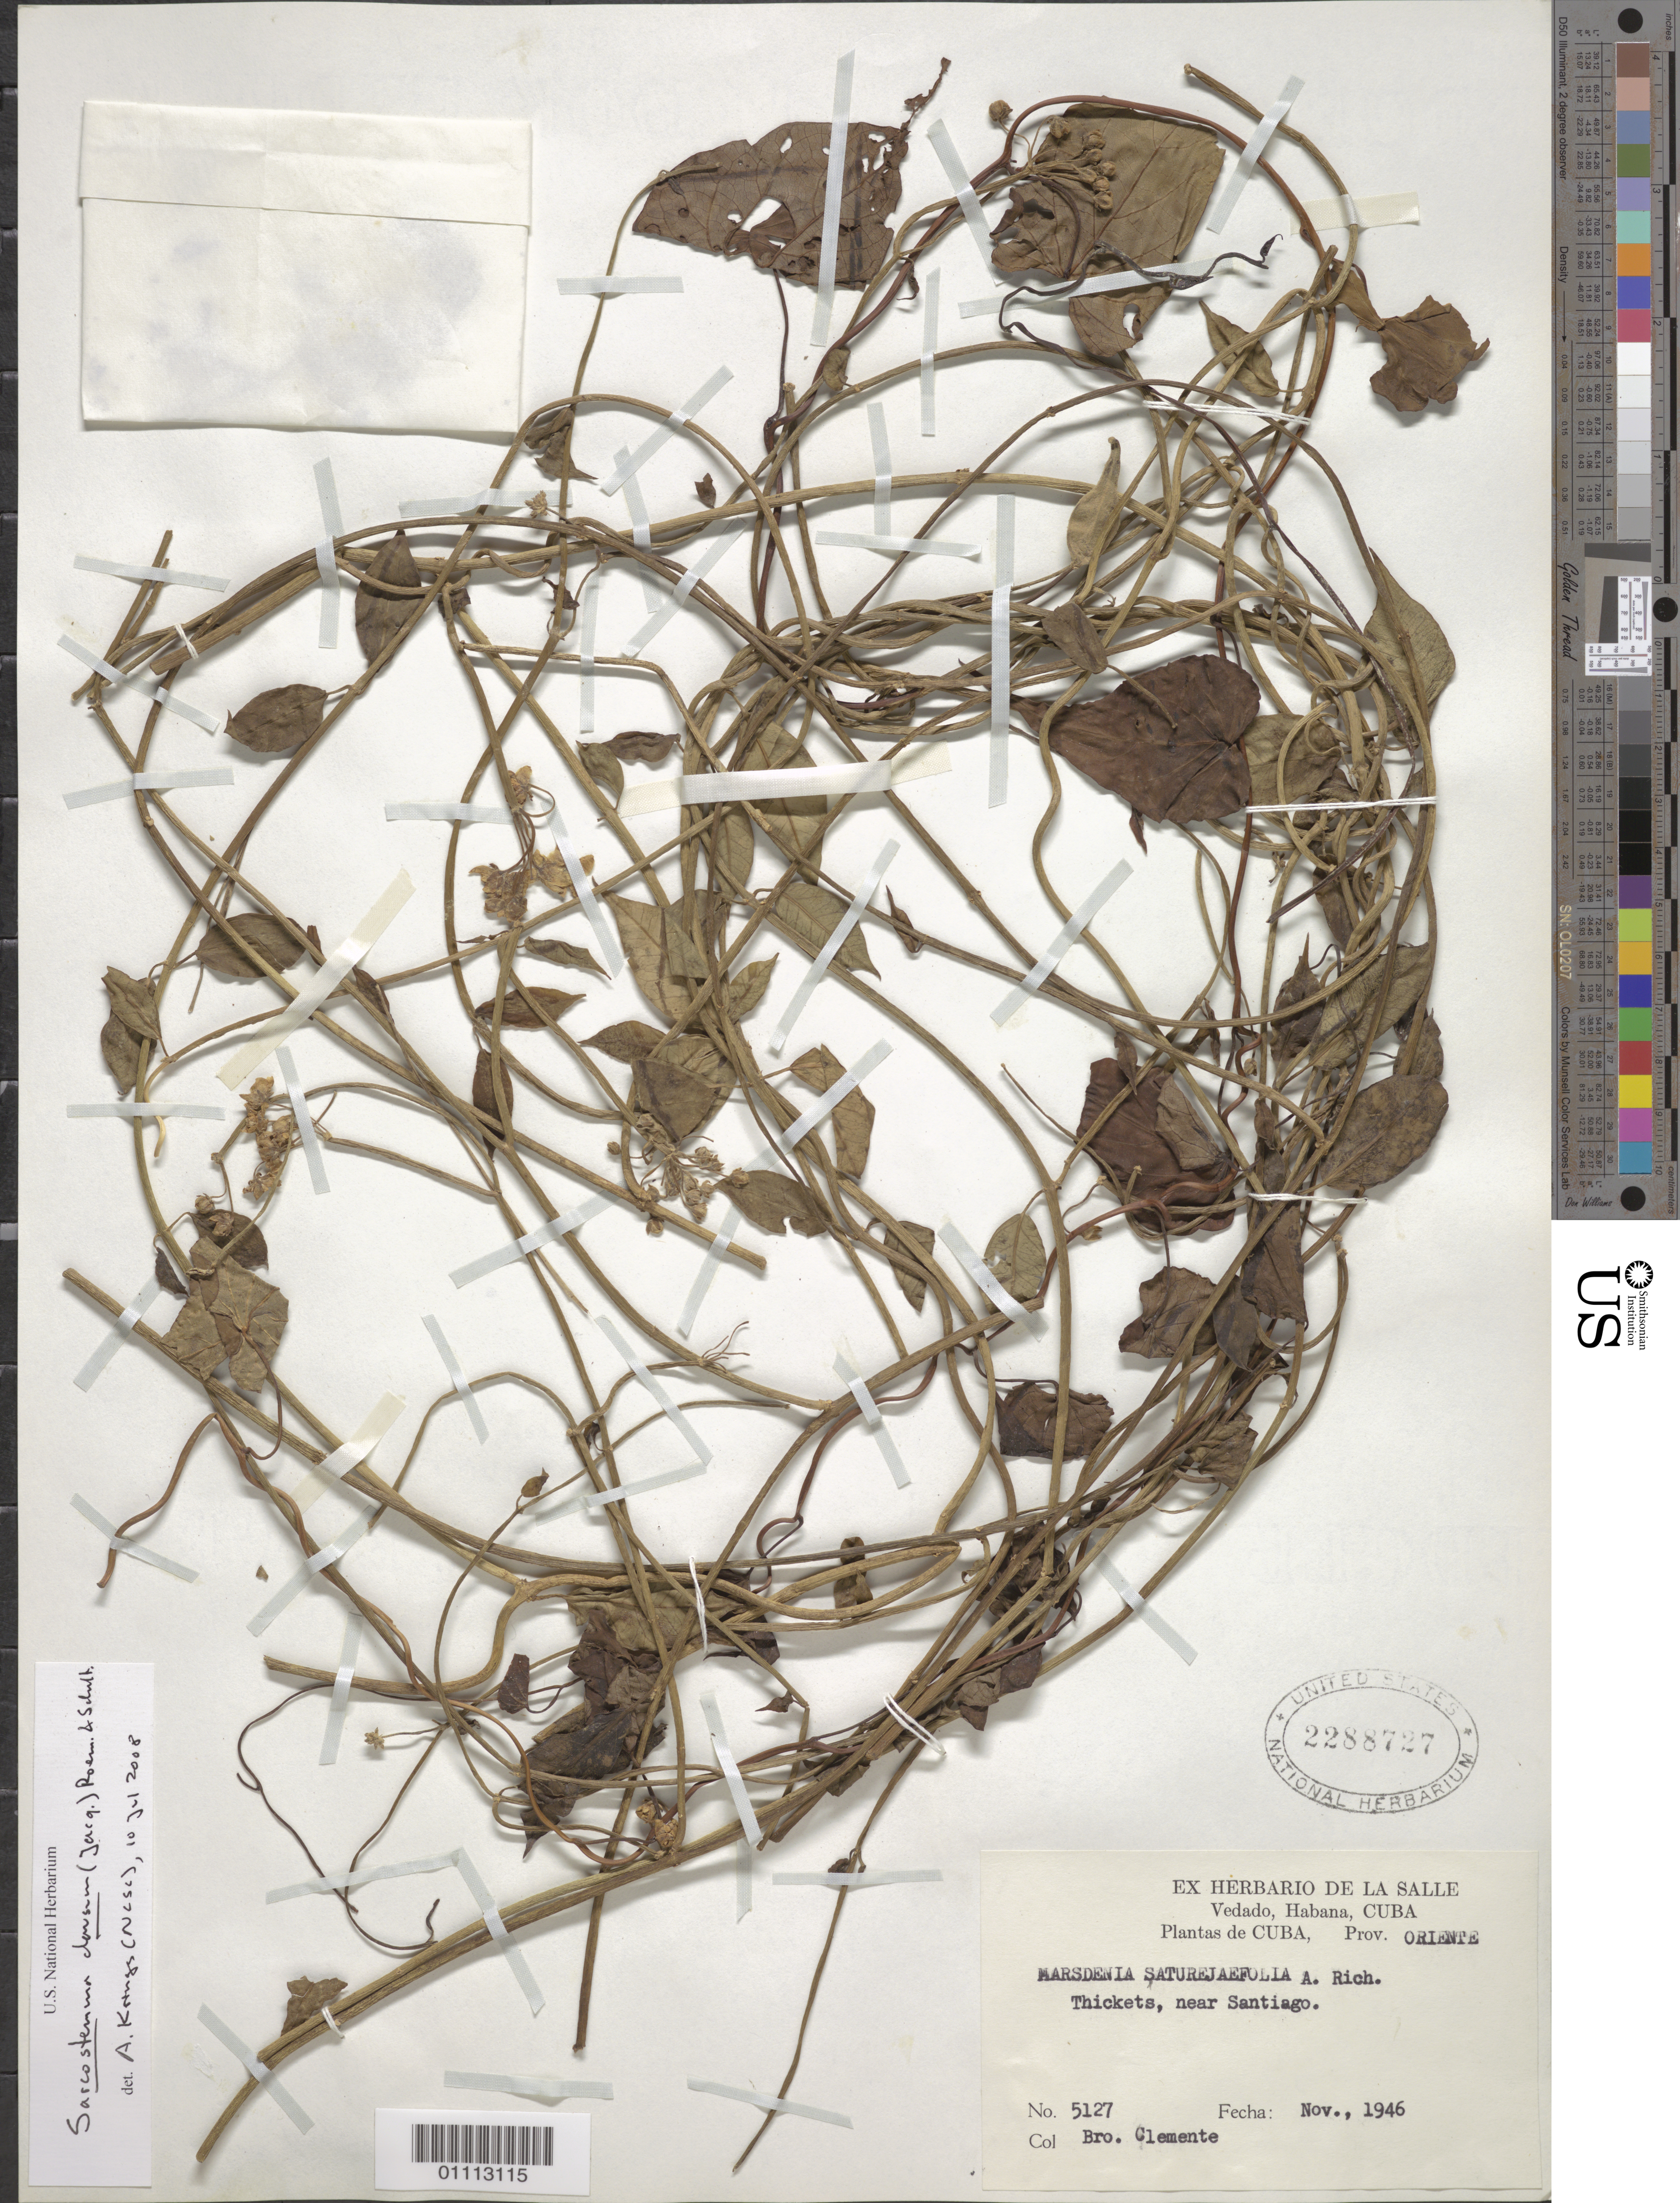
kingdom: Plantae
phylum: Tracheophyta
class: Magnoliopsida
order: Gentianales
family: Apocynaceae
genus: Sarcostemma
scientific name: Sarcostemma clausum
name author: (Jacq.) Schult.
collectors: Bro. Clemente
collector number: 5127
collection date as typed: Nov 1946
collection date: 1946-11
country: Cuba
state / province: Santiago de Cuba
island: Cuba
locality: Thickets, near Santiago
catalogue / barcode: US 2288727